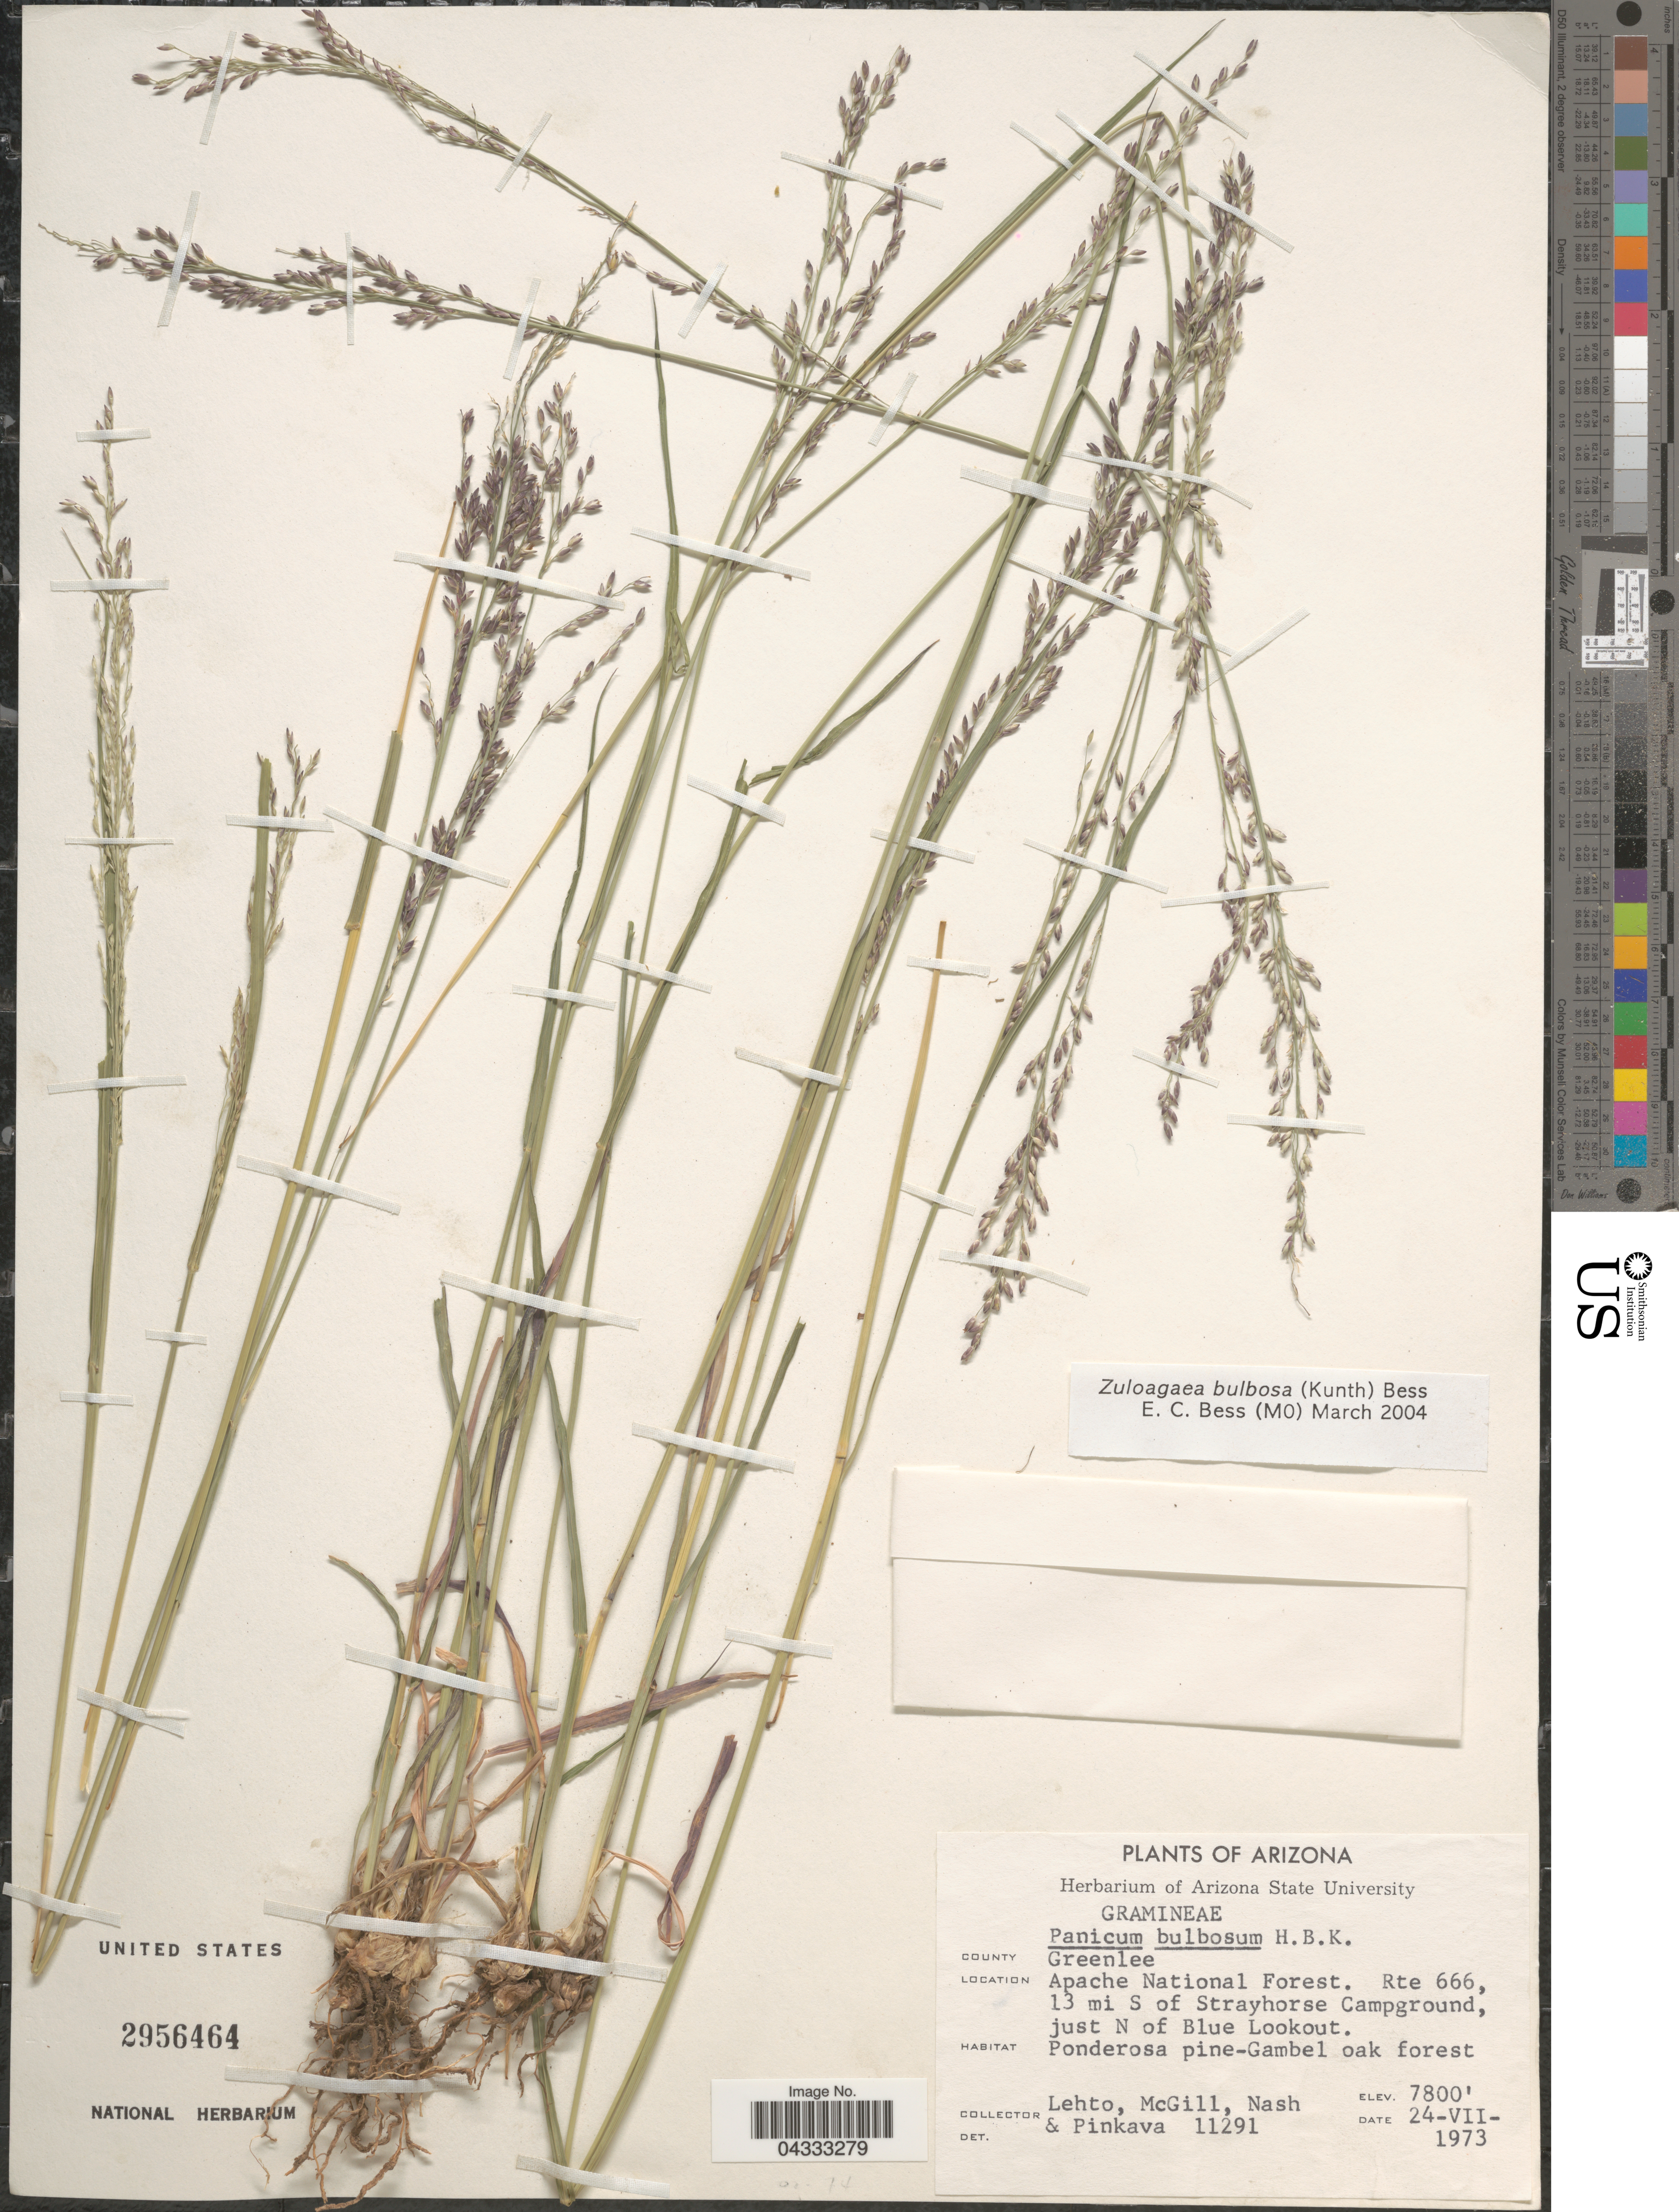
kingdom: Plantae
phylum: Tracheophyta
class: Liliopsida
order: Poales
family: Poaceae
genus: Zuloagaea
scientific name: Zuloagaea bulbosa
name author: (Kunth) E. Bess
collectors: -. Lehto, -. McGill, -- Nash & -. Pinkava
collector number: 11291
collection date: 1973-07-24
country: United States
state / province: Arizona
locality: County Greenlee. Apache National Forest. Rte 666, 13 mi S of Strayhorse Campground, just N of Blue Lookout. Ponderosa pine-Gambel oak forest.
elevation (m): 2377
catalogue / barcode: US 2956464